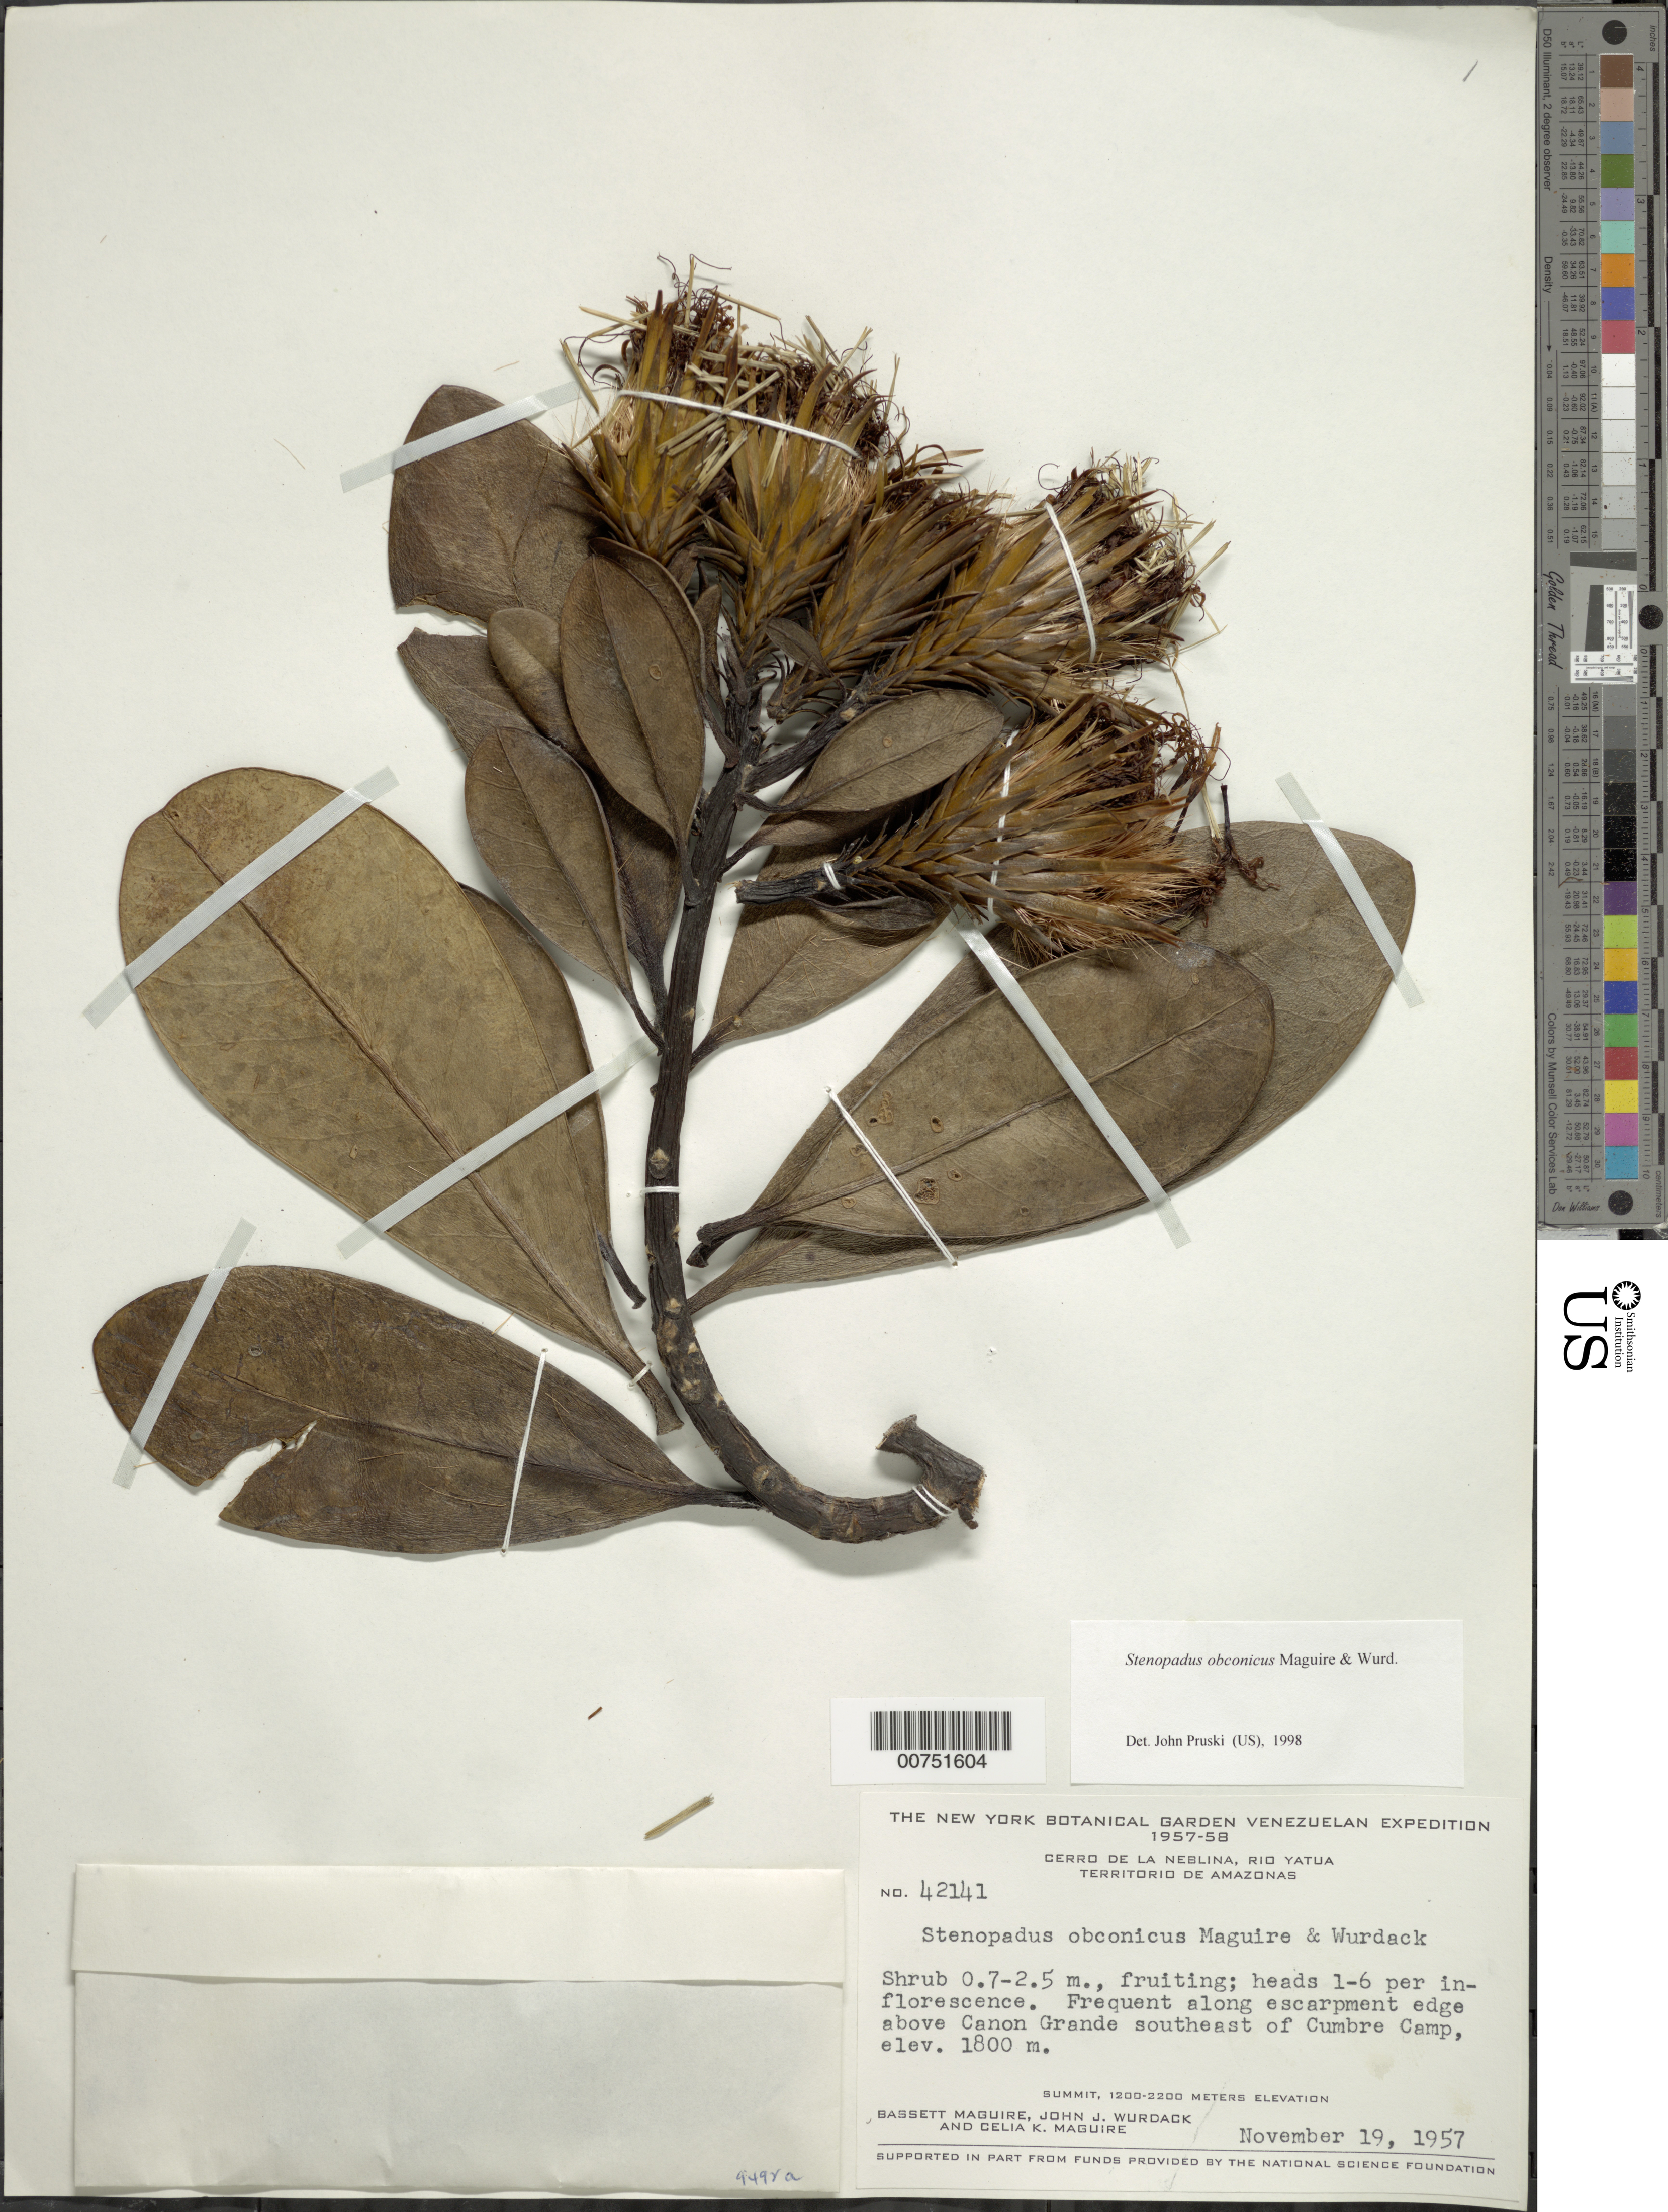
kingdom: Plantae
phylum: Tracheophyta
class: Magnoliopsida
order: Asterales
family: Asteraceae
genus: Stenopadus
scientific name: Stenopadus obconicus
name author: Maguire & Wurdack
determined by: Pruski, J. F.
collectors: B. Maguire, J. J. Wurdack & C. K. Maguire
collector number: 42141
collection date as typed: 19-Nov-57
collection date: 1957-11-19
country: Venezuela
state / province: Amazonas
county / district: Río Negro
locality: Cerro de la Neblina, Río Yatua, above Cañon Grande, SE of Cumbre Camp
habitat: Cumbre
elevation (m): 1800